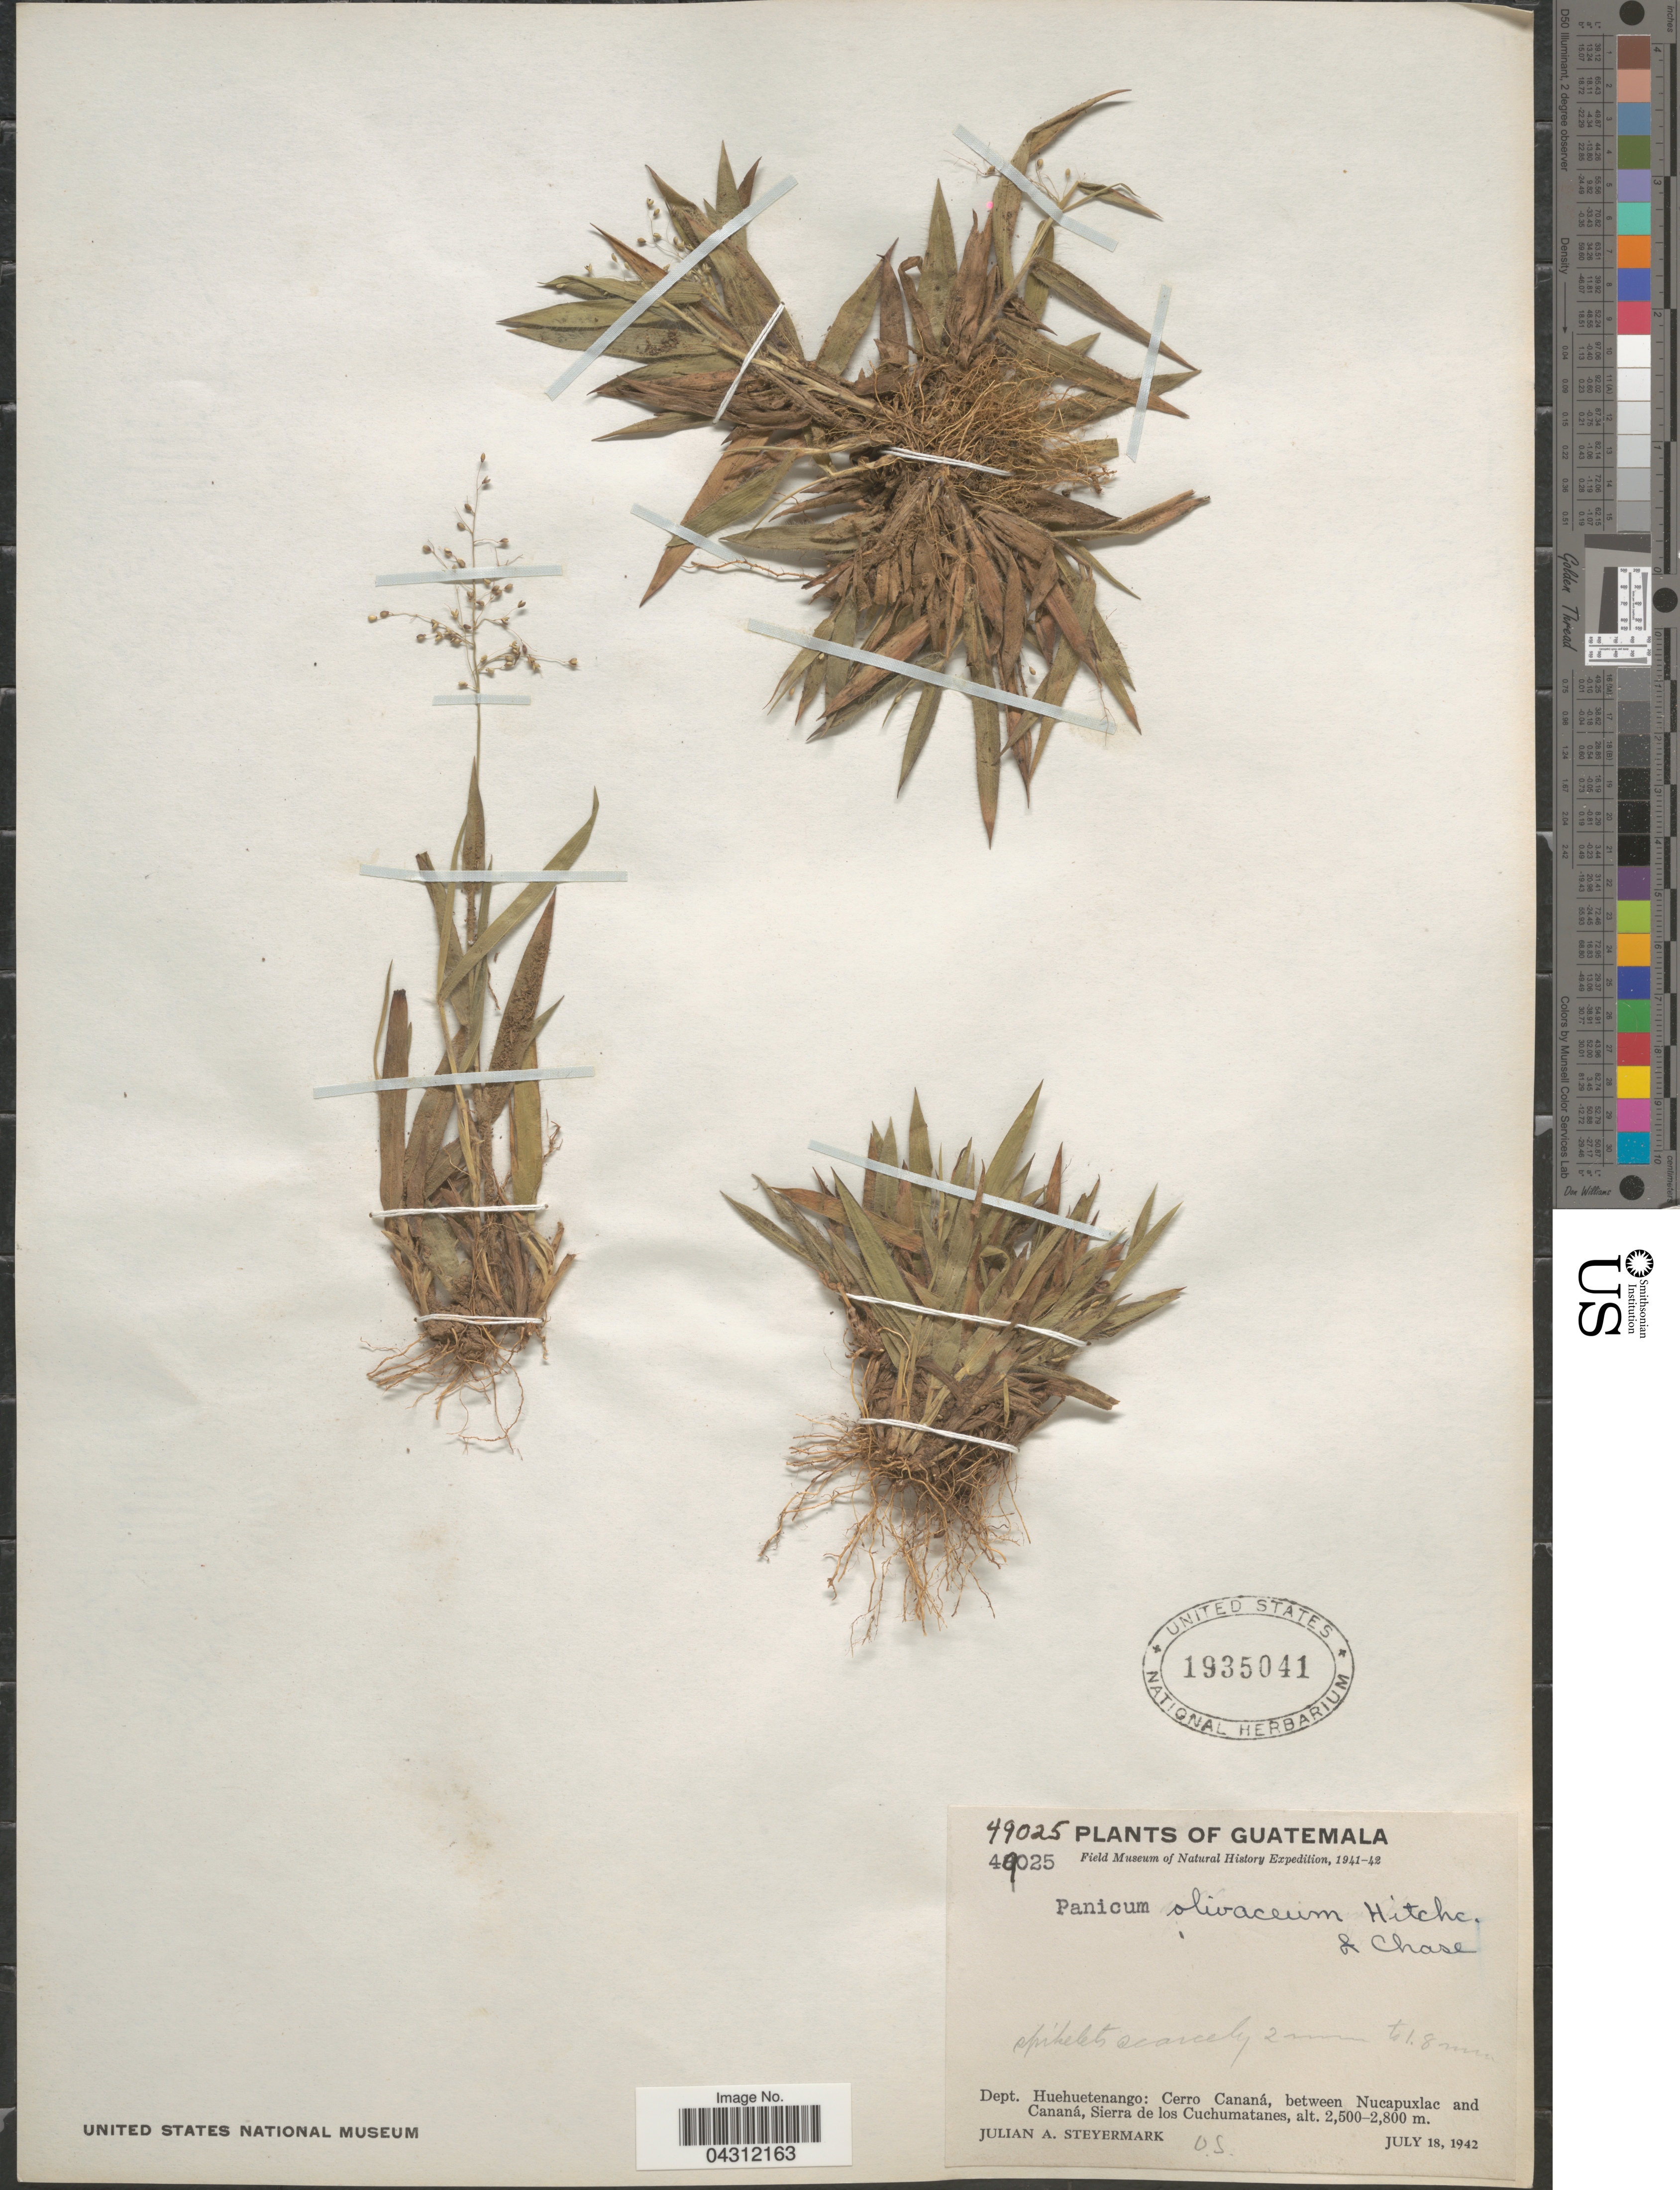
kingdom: Plantae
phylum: Tracheophyta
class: Liliopsida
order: Poales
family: Poaceae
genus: Dichanthelium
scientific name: Dichanthelium acuminatum var. acuminatum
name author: (Sw.) Gould & C.A. Clark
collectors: J. Steyermark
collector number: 49025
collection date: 1942-07-18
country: Guatemala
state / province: Huehuetenango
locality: Field Museum of Natural History Expedition, 1941-42. Dept. Huehuetenango: Cerro Cananá, between Nucapuxlac and Cananá, Sierra de los Cuchumatanes.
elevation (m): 2500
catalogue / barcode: US 1935041